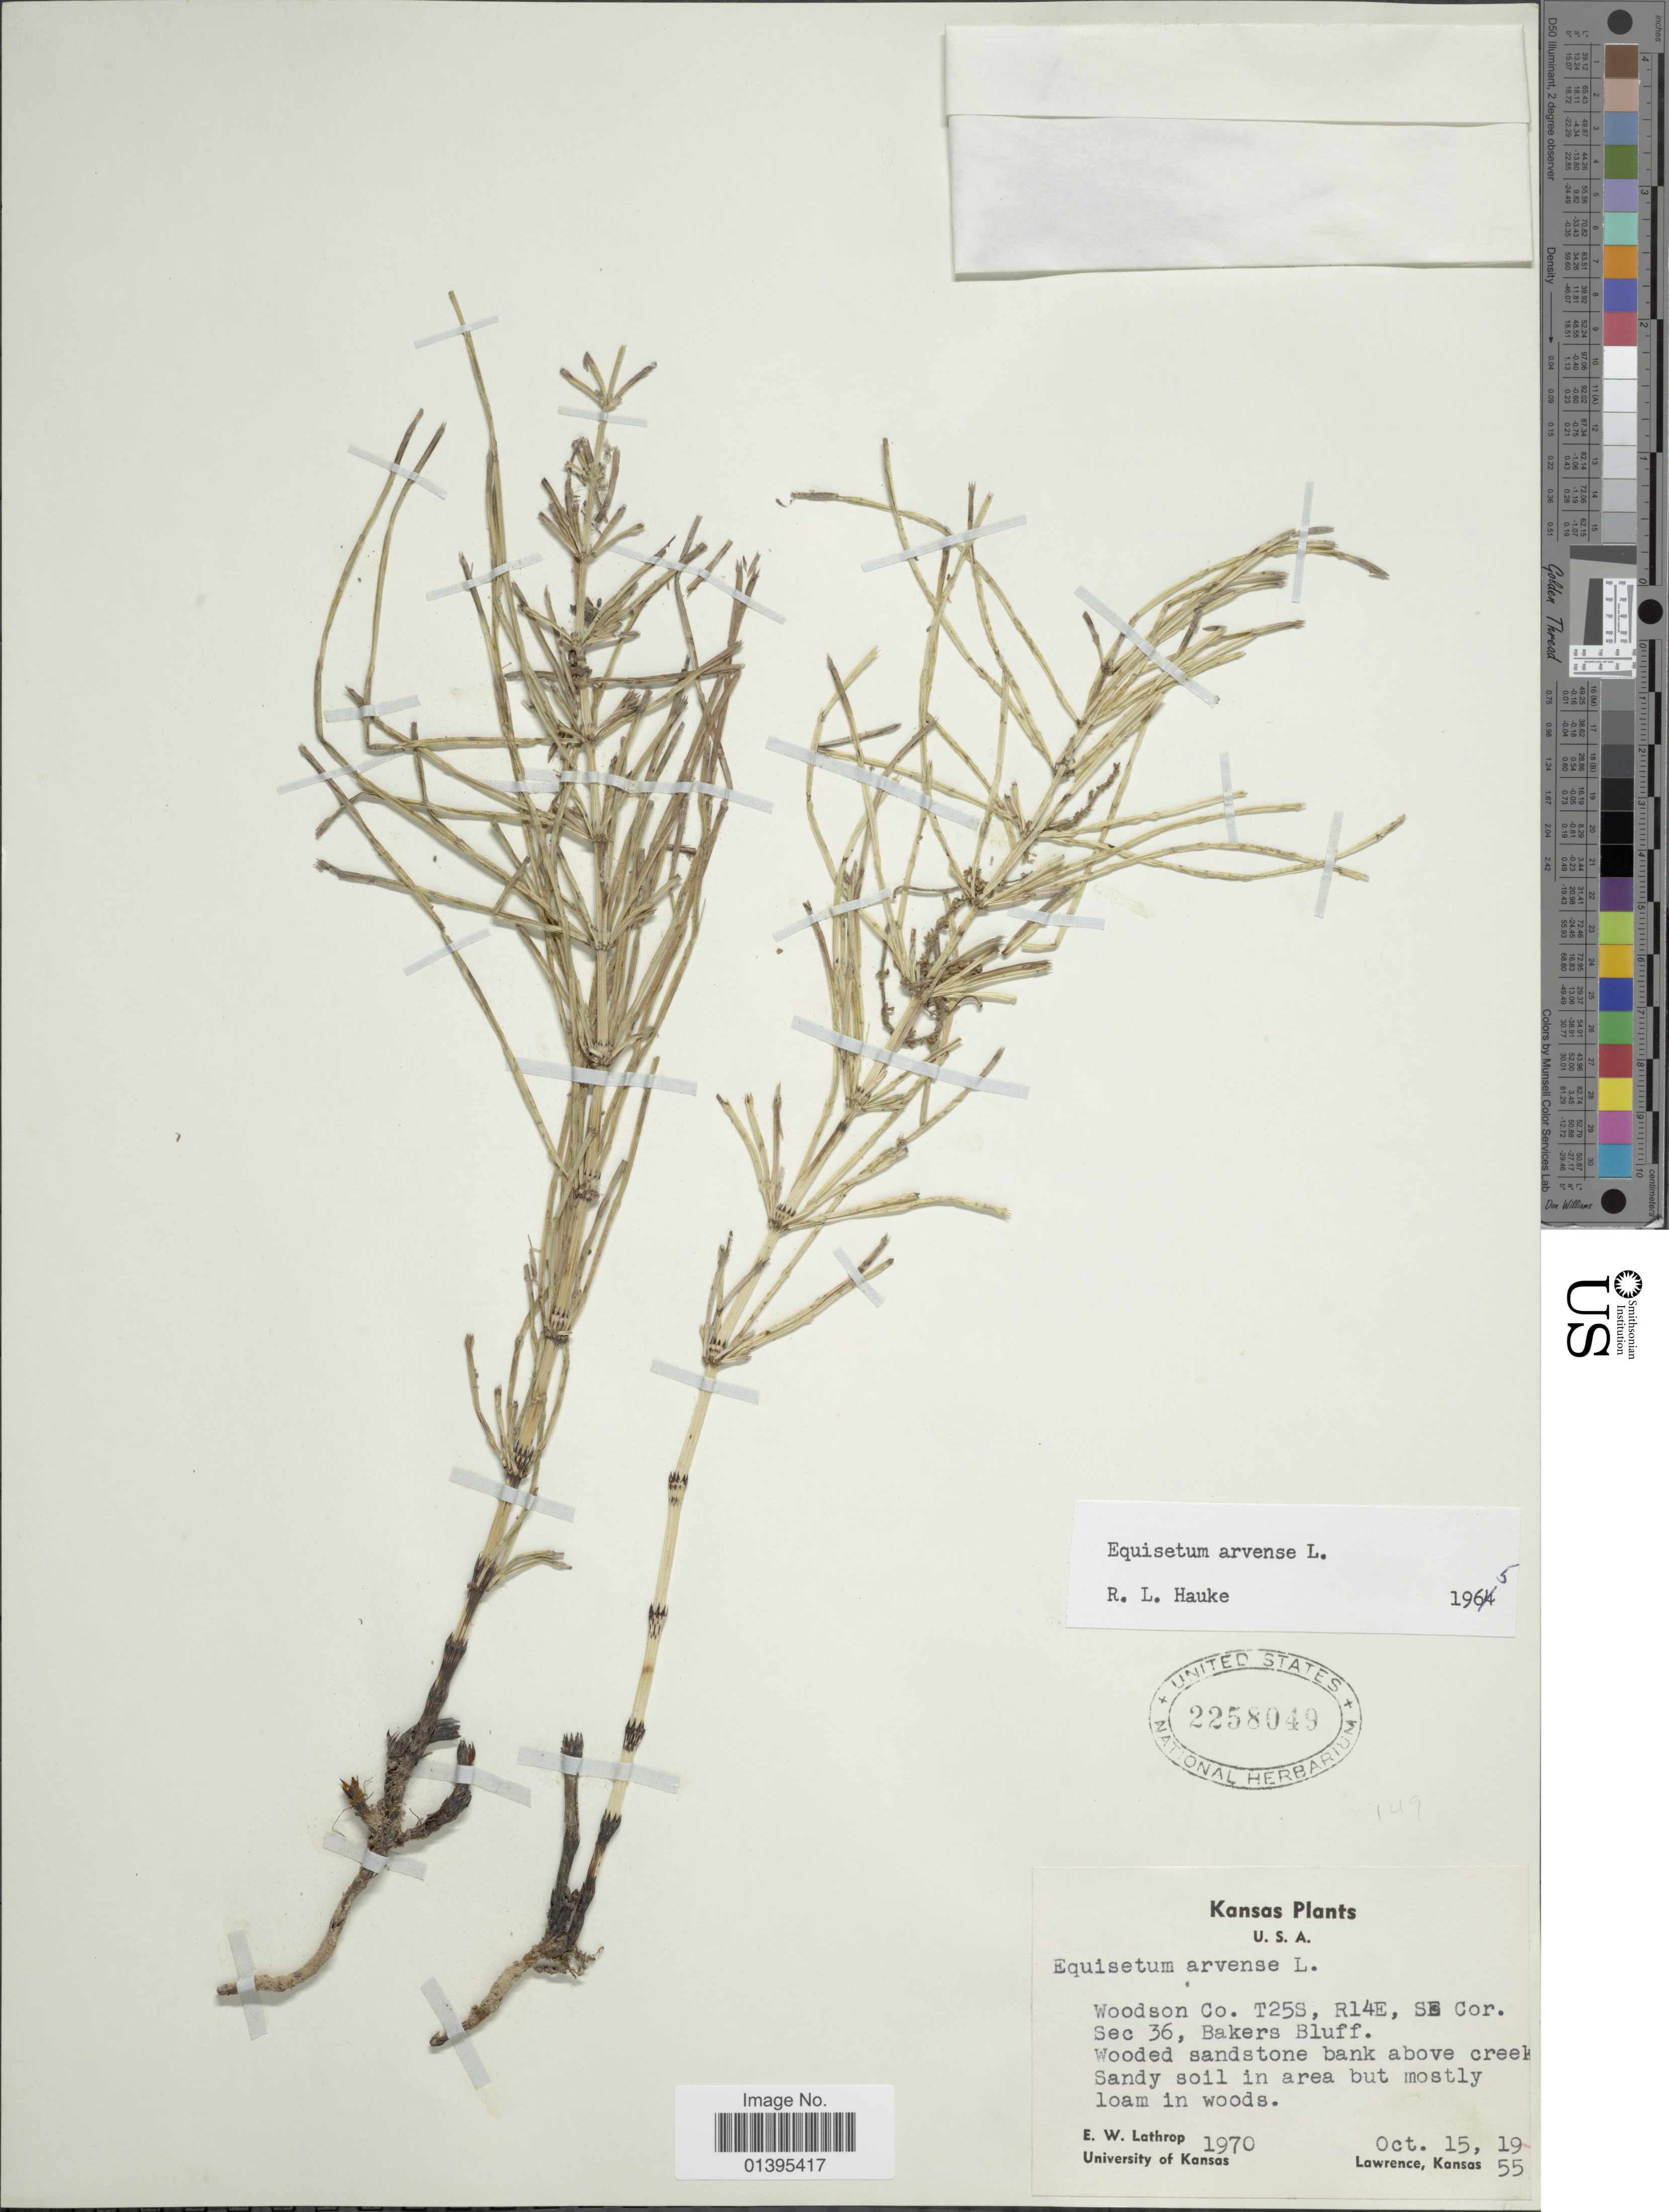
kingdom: Plantae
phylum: Tracheophyta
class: Polypodiopsida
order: Equisetales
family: Equisetaceae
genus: Equisetum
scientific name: Equisetum arvense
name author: L.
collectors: E. W. Lathrop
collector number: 1970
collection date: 1955-10-15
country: United States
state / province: Kansas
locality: Woodson Co. T25S, R14E, SE Cor. Sec 36, Bakers Bluff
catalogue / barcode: US 2258049